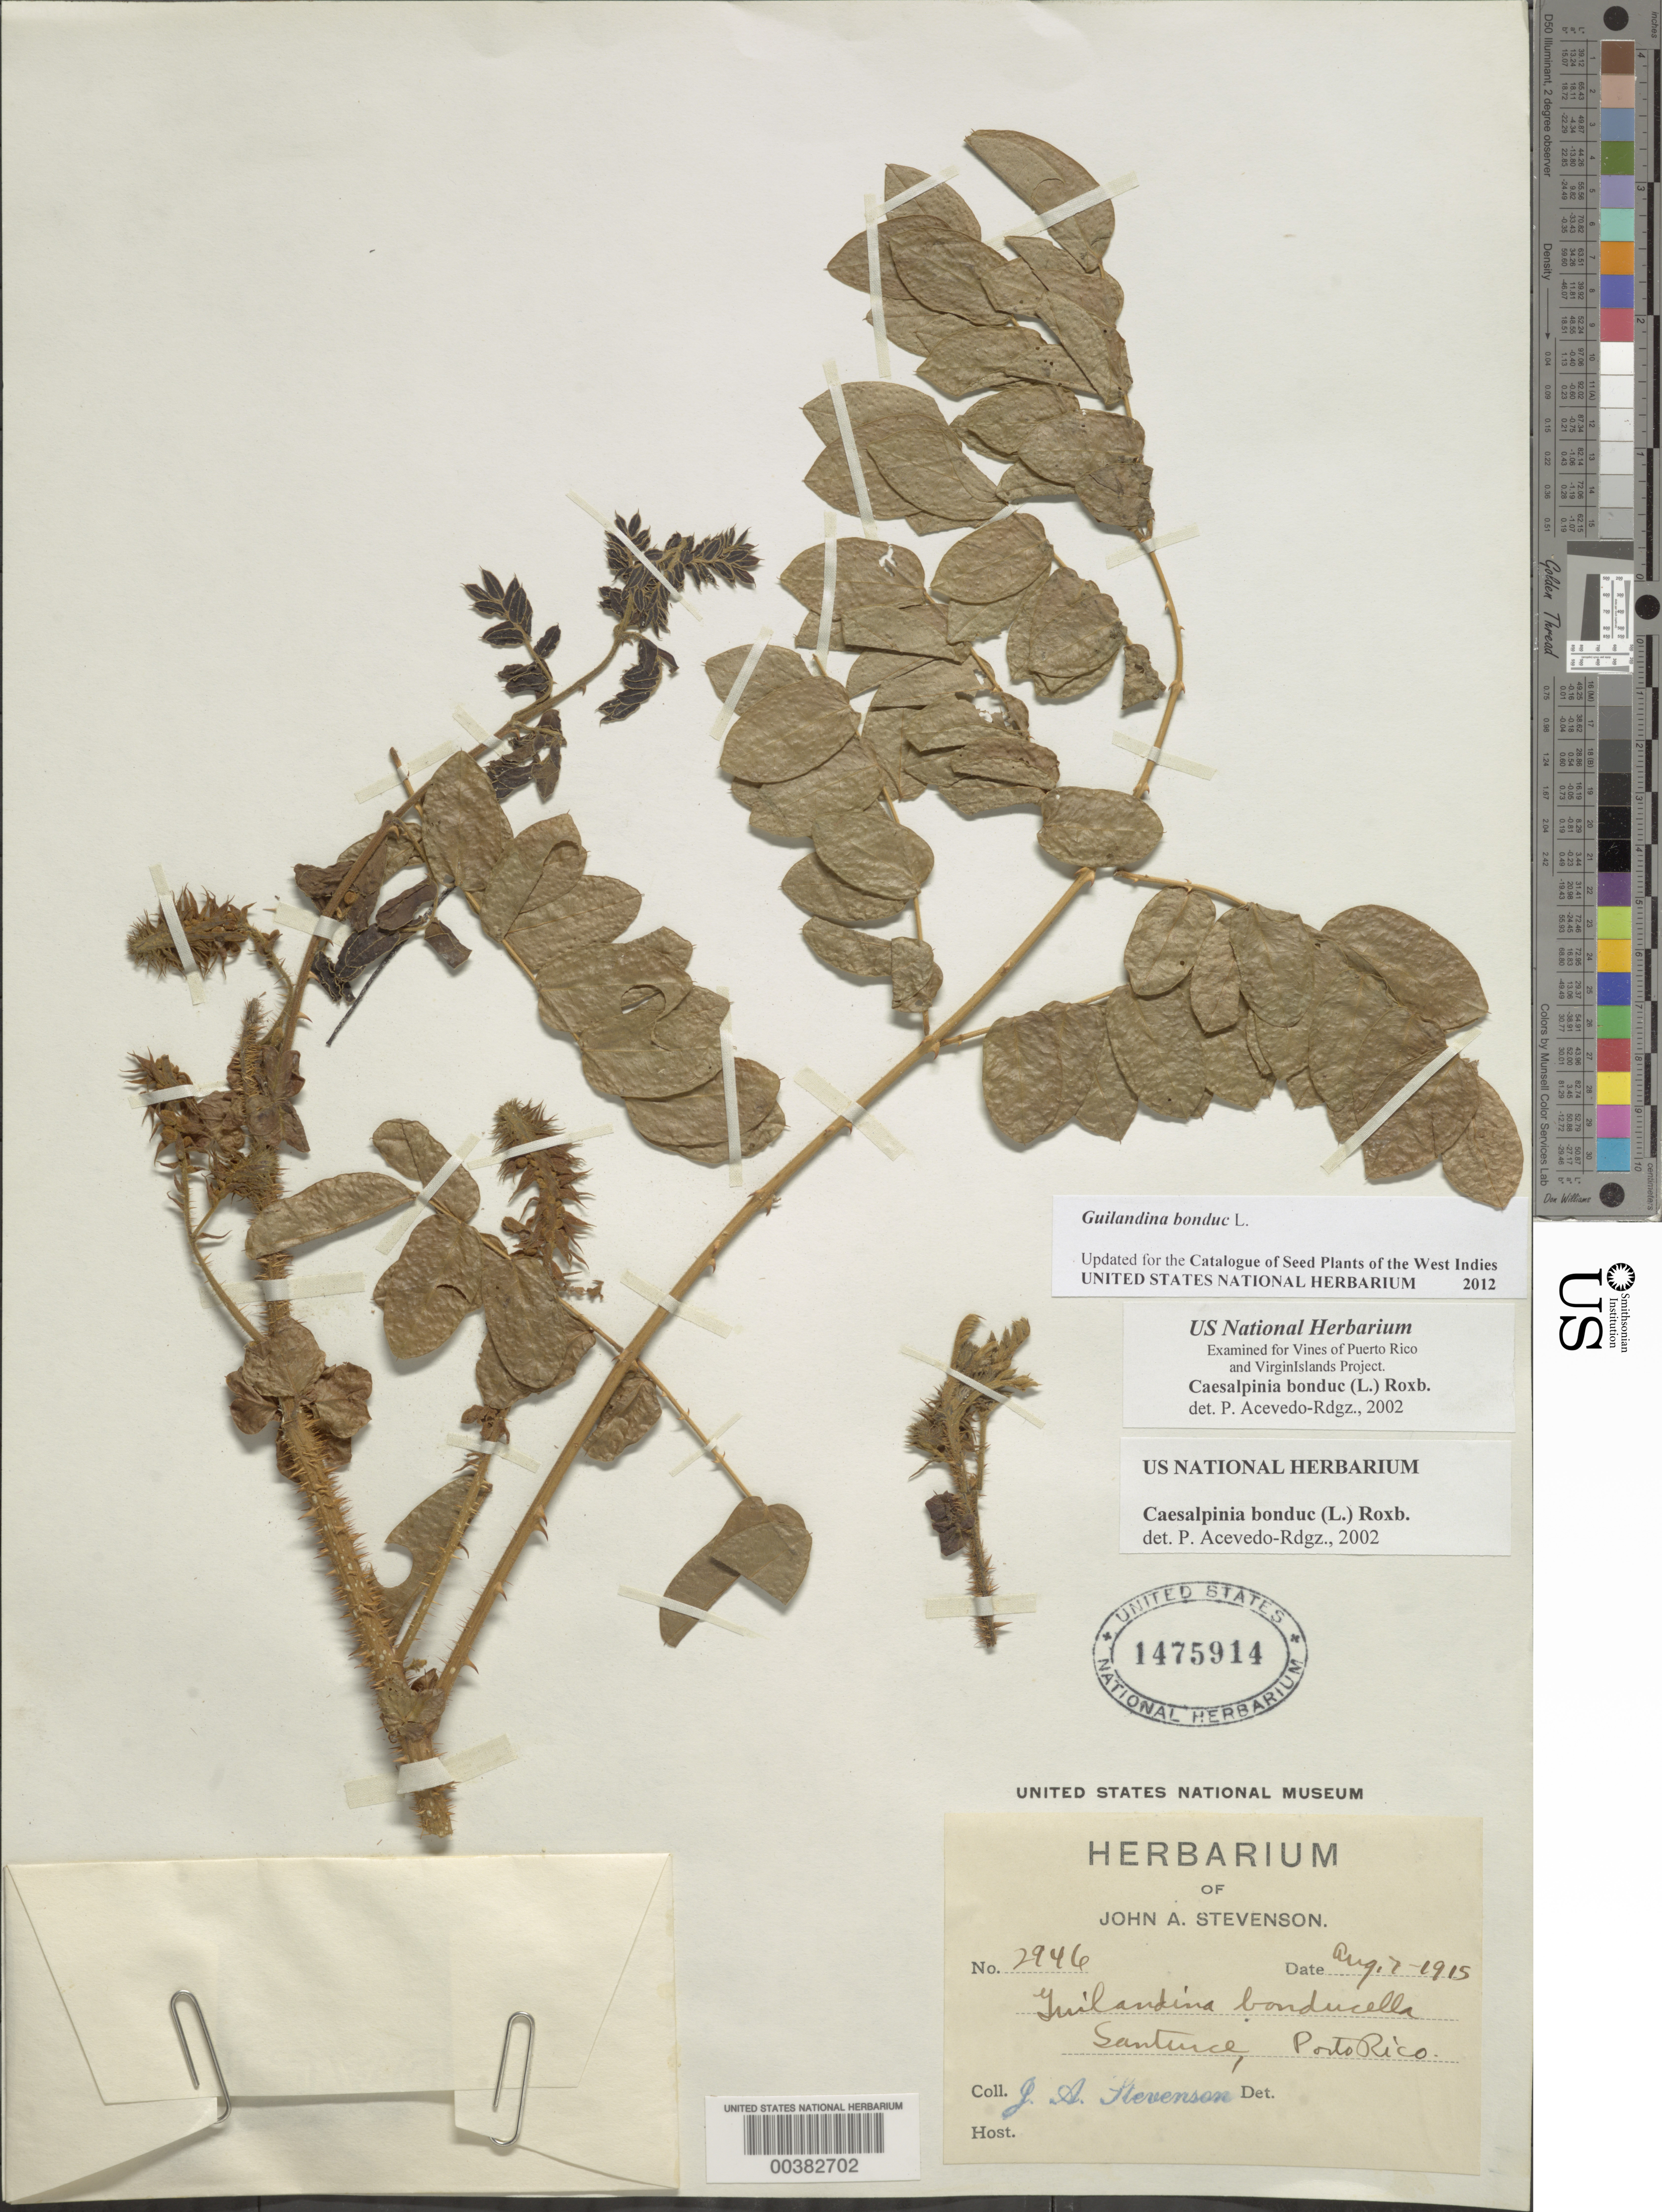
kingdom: Plantae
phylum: Tracheophyta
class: Magnoliopsida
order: Fabales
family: Fabaceae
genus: Guilandina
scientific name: Guilandina bonduc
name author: L.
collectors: J. Stevenson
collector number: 2946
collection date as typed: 07 Aug 1915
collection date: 1915-08-07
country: Puerto Rico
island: Greater Antilles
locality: Santurce.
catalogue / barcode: US 1475914